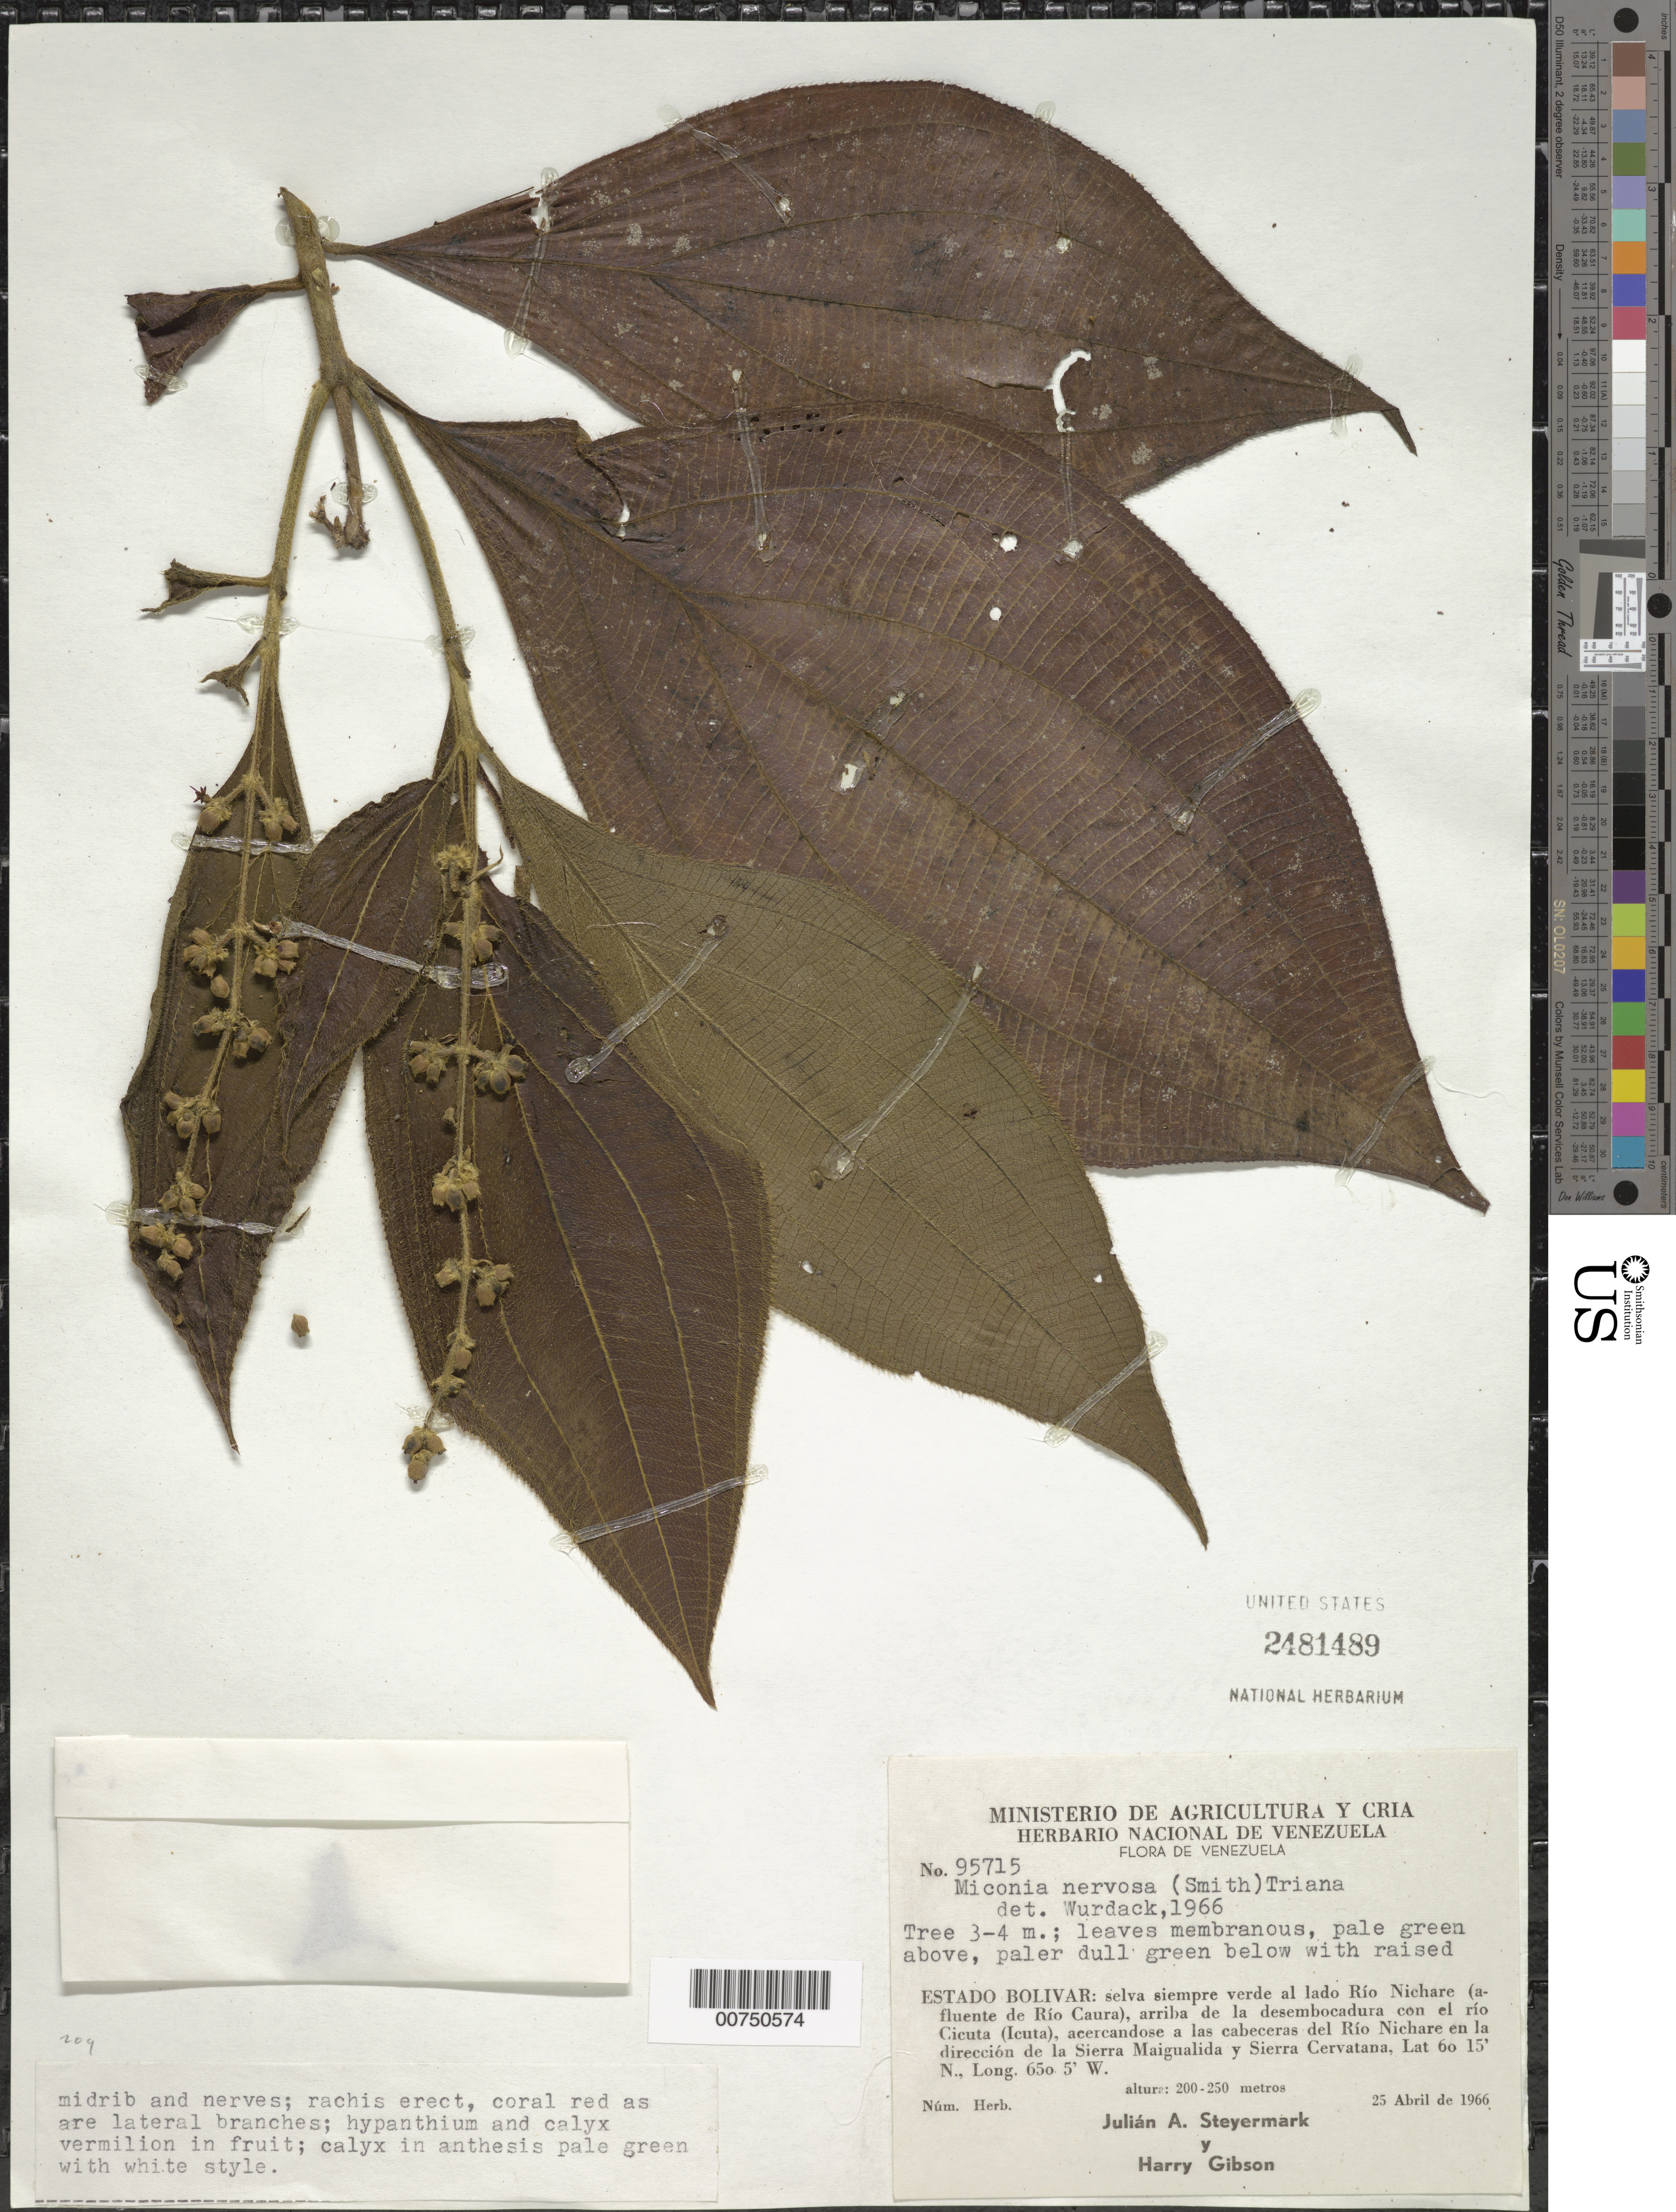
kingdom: Plantae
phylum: Tracheophyta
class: Magnoliopsida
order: Myrtales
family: Melastomataceae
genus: Miconia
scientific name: Miconia nervosa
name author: (Sm.) Triana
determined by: Wurdack, John J., (US), US (UNITED STATES)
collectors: J. Steyermark & H. Gibson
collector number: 95715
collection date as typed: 25-Apr-66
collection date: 1966-04-25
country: Venezuela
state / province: Bolívar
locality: Río Nichare, near mouth of Río Cicuta, acercandose a las cabeceras del Río Nichare en la direccion de la Sierra Maigualida y Sierra Cervatana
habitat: Evergreen forest along river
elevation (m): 200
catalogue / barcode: US 2481489